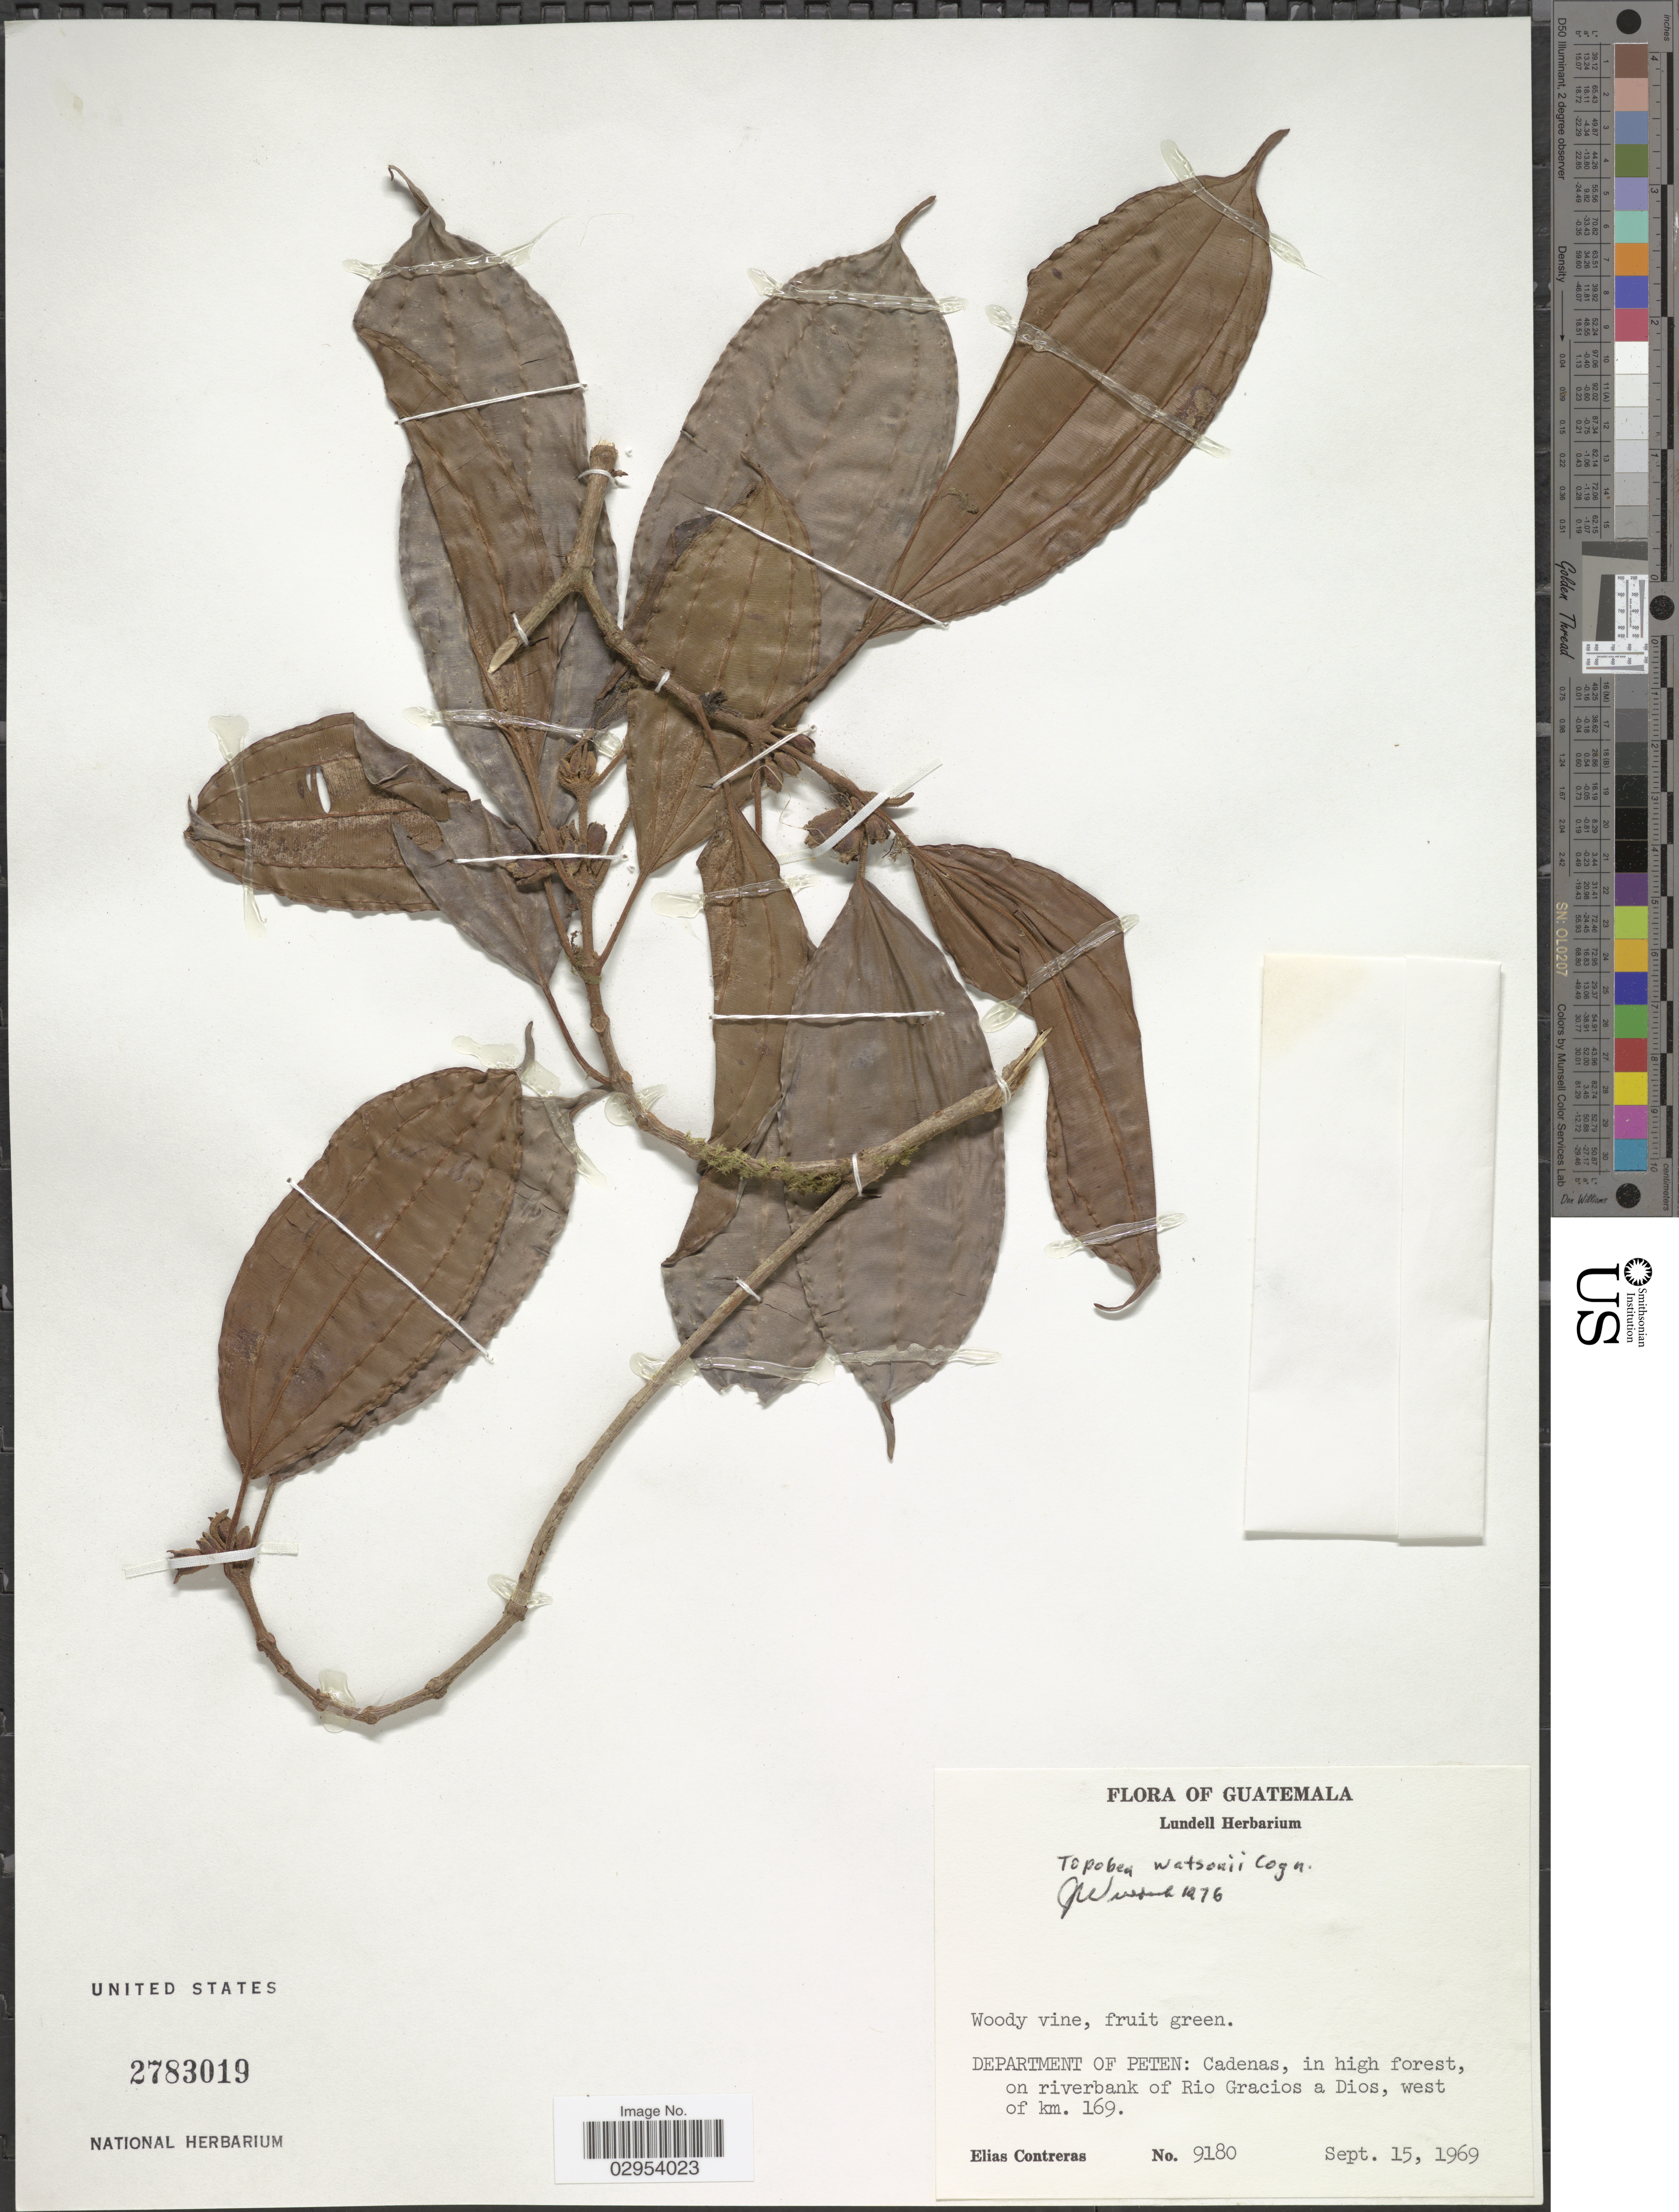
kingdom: Plantae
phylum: Tracheophyta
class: Magnoliopsida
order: Myrtales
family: Melastomataceae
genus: Topobea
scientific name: Topobea watsonii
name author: Cogn.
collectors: E. Contreras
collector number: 9180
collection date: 1969-09-15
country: Guatemala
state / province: El Petén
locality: Department of Peten: Cadenas, in high forest, on riverbank of Rio Gracios a Dios, west of km. 169.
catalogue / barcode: US 2783019